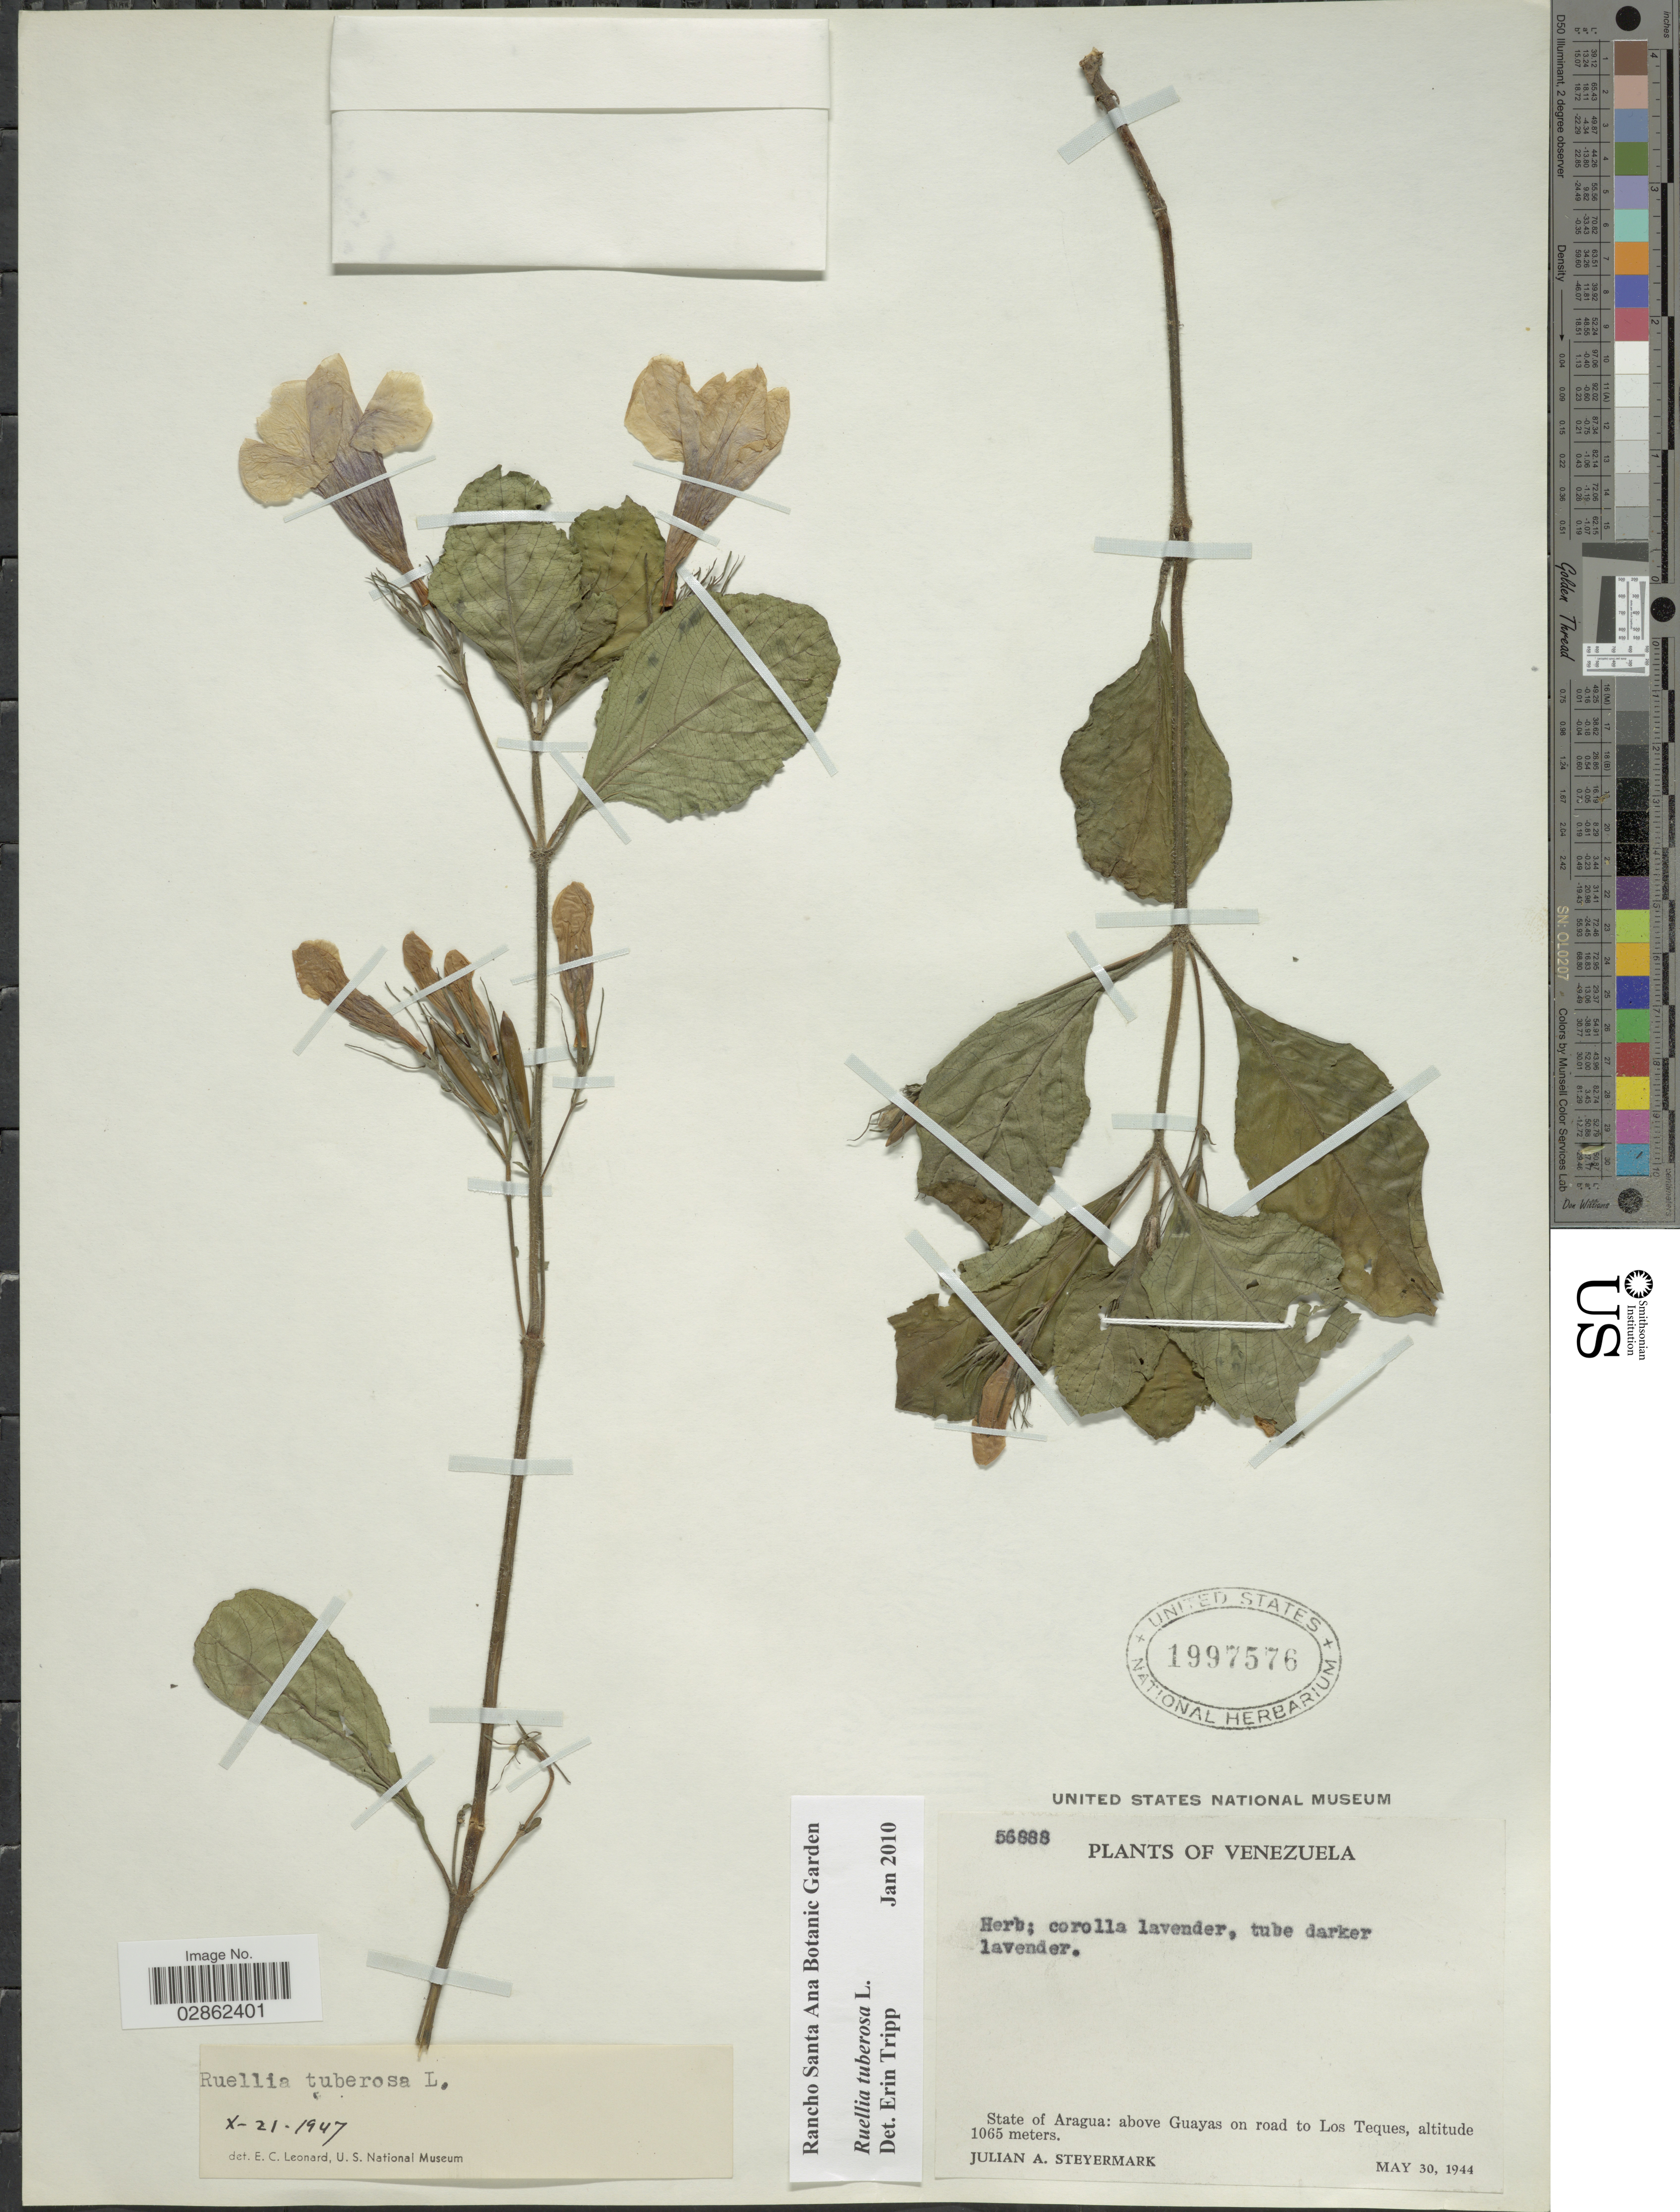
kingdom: Plantae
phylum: Tracheophyta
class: Magnoliopsida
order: Lamiales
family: Acanthaceae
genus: Ruellia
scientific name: Ruellia tuberosa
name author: L.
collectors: J. Steyermark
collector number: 56888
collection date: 1944-05-30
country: Venezuela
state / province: Aragua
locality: Above Guayas on road to Los Teques.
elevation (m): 1065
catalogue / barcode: US 1997576